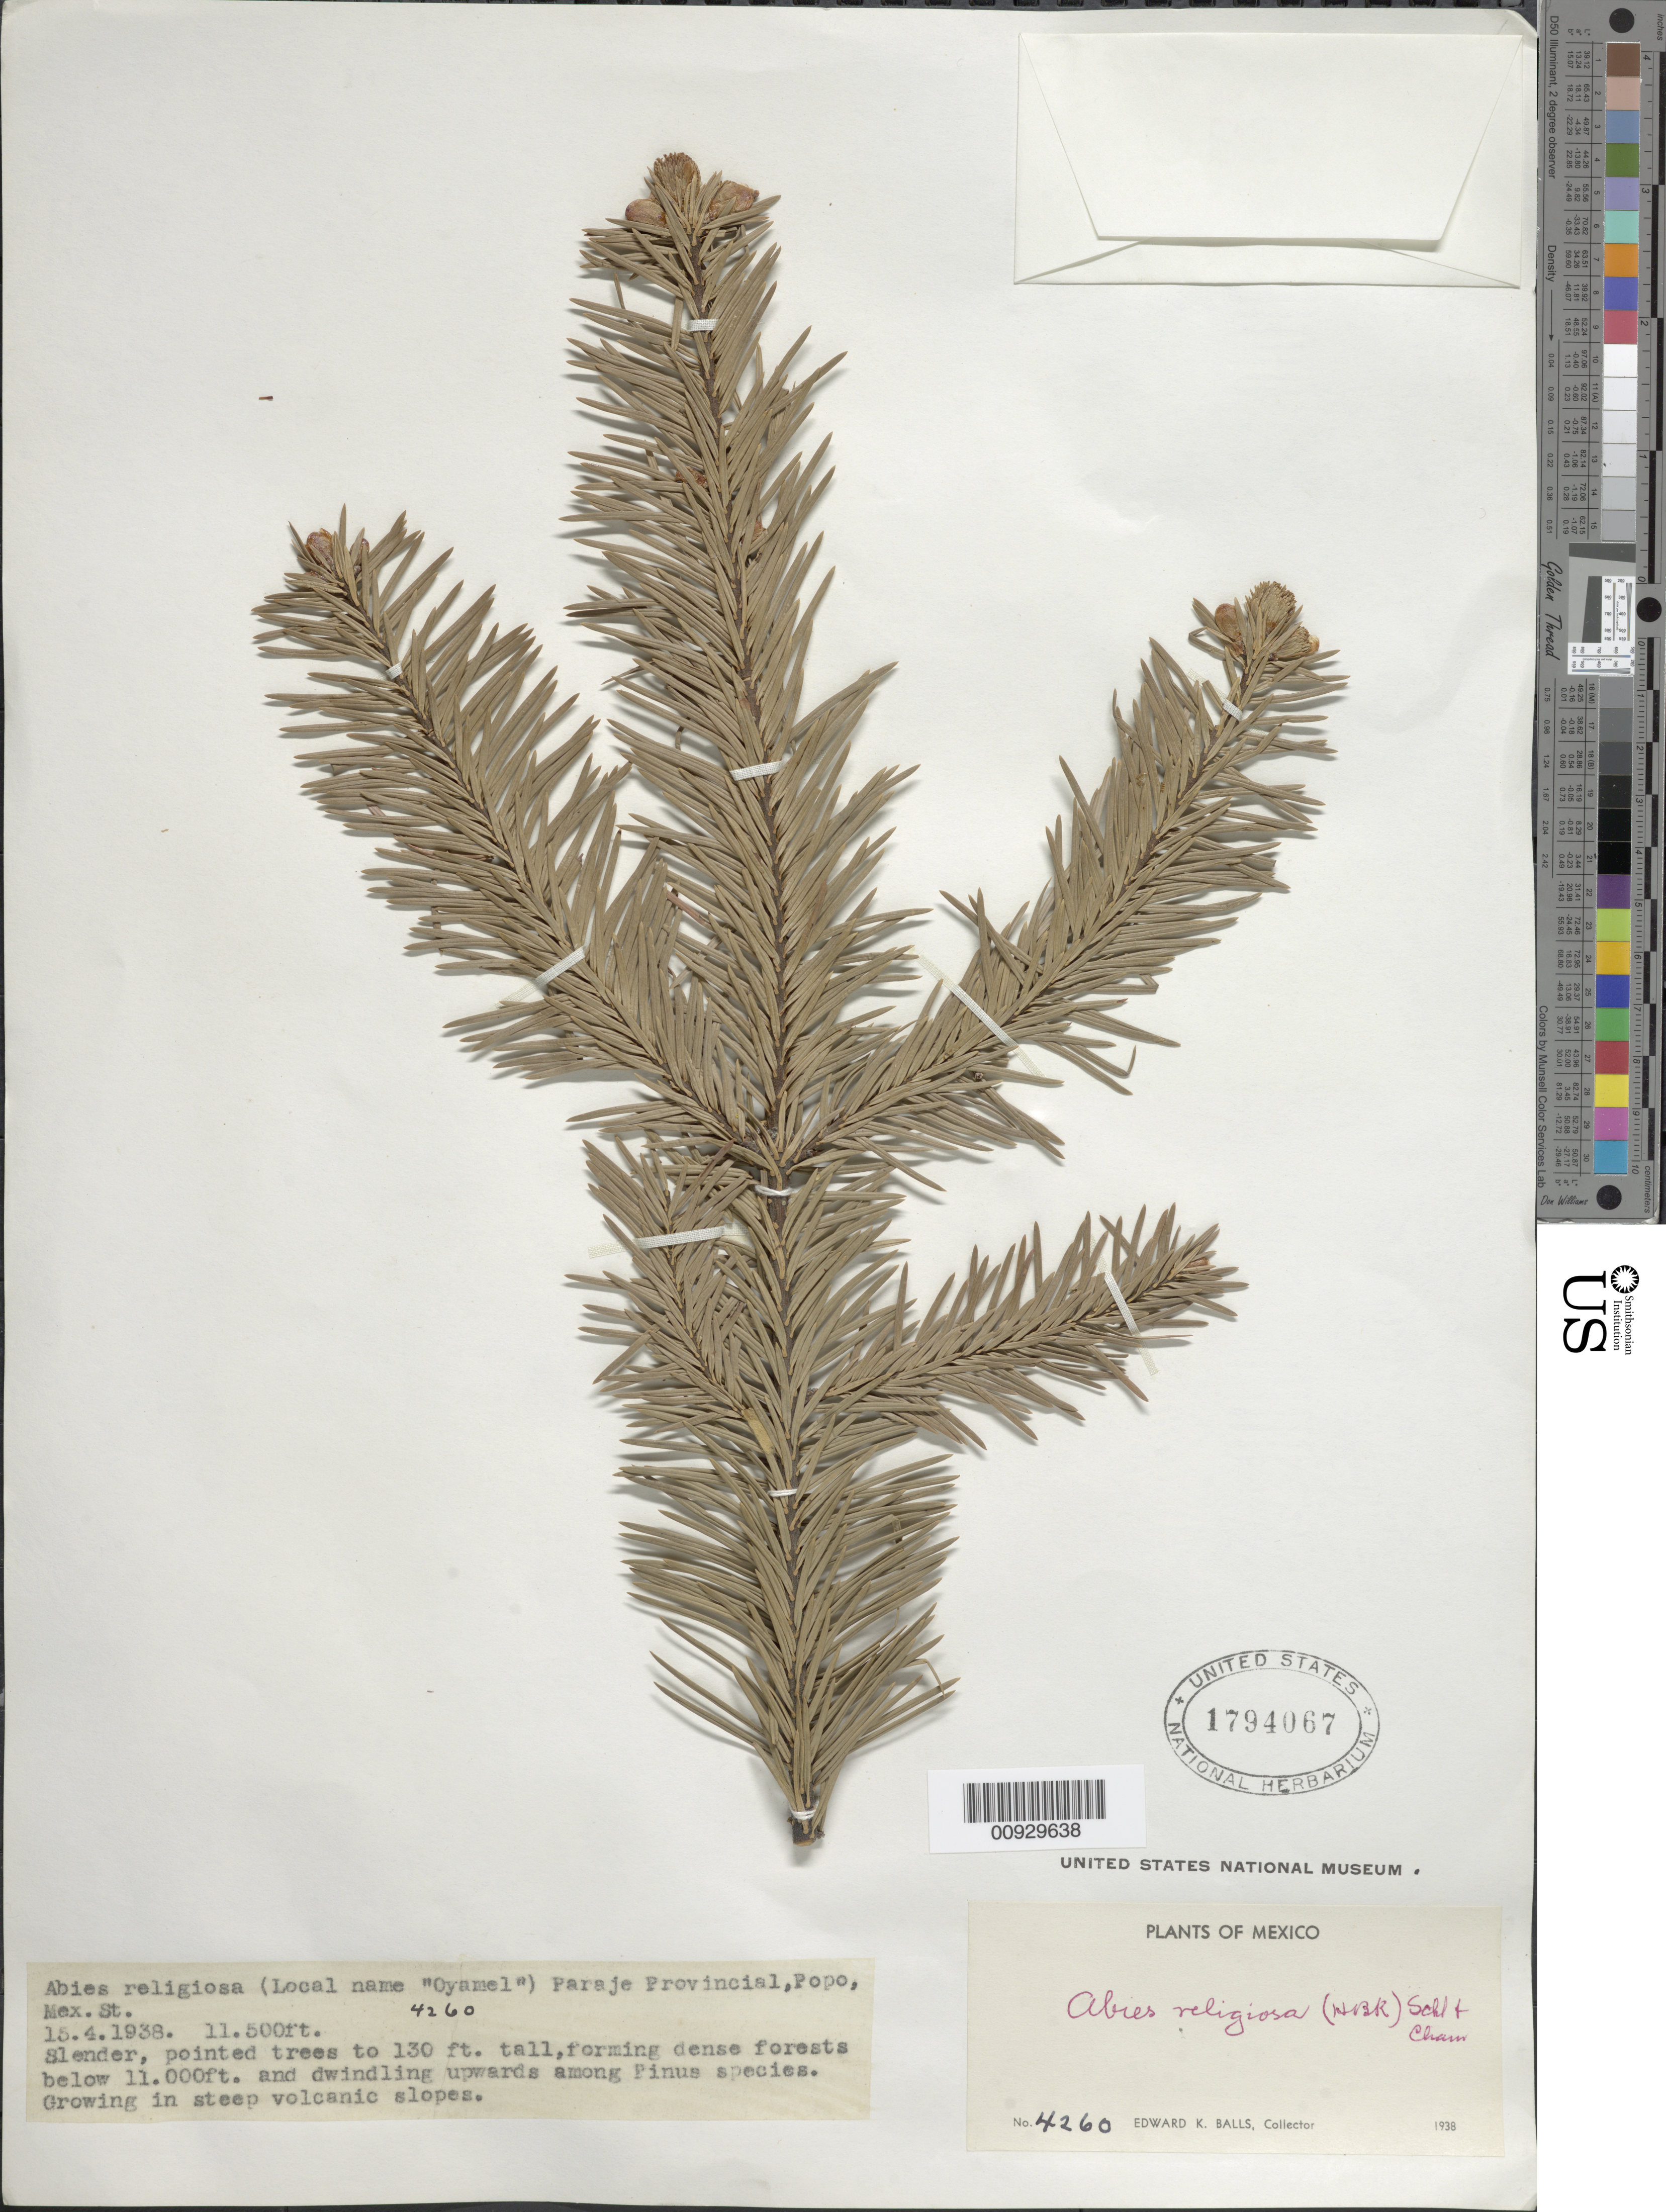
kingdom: Plantae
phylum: Tracheophyta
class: Pinopsida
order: Pinales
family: Pinaceae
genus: Abies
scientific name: Abies religiosa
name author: (Kunth) Schltdl. & Cham.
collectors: E. K. Balls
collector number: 4260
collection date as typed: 15 Apr 1938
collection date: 1938-04-15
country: Mexico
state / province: México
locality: Paraje Provincial, Popo.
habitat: Growing in steep volcanic slopes. Forming dense forests below 11,000 ft. and dwindling upwards among Pinus species.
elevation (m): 3505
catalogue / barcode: US 1794067